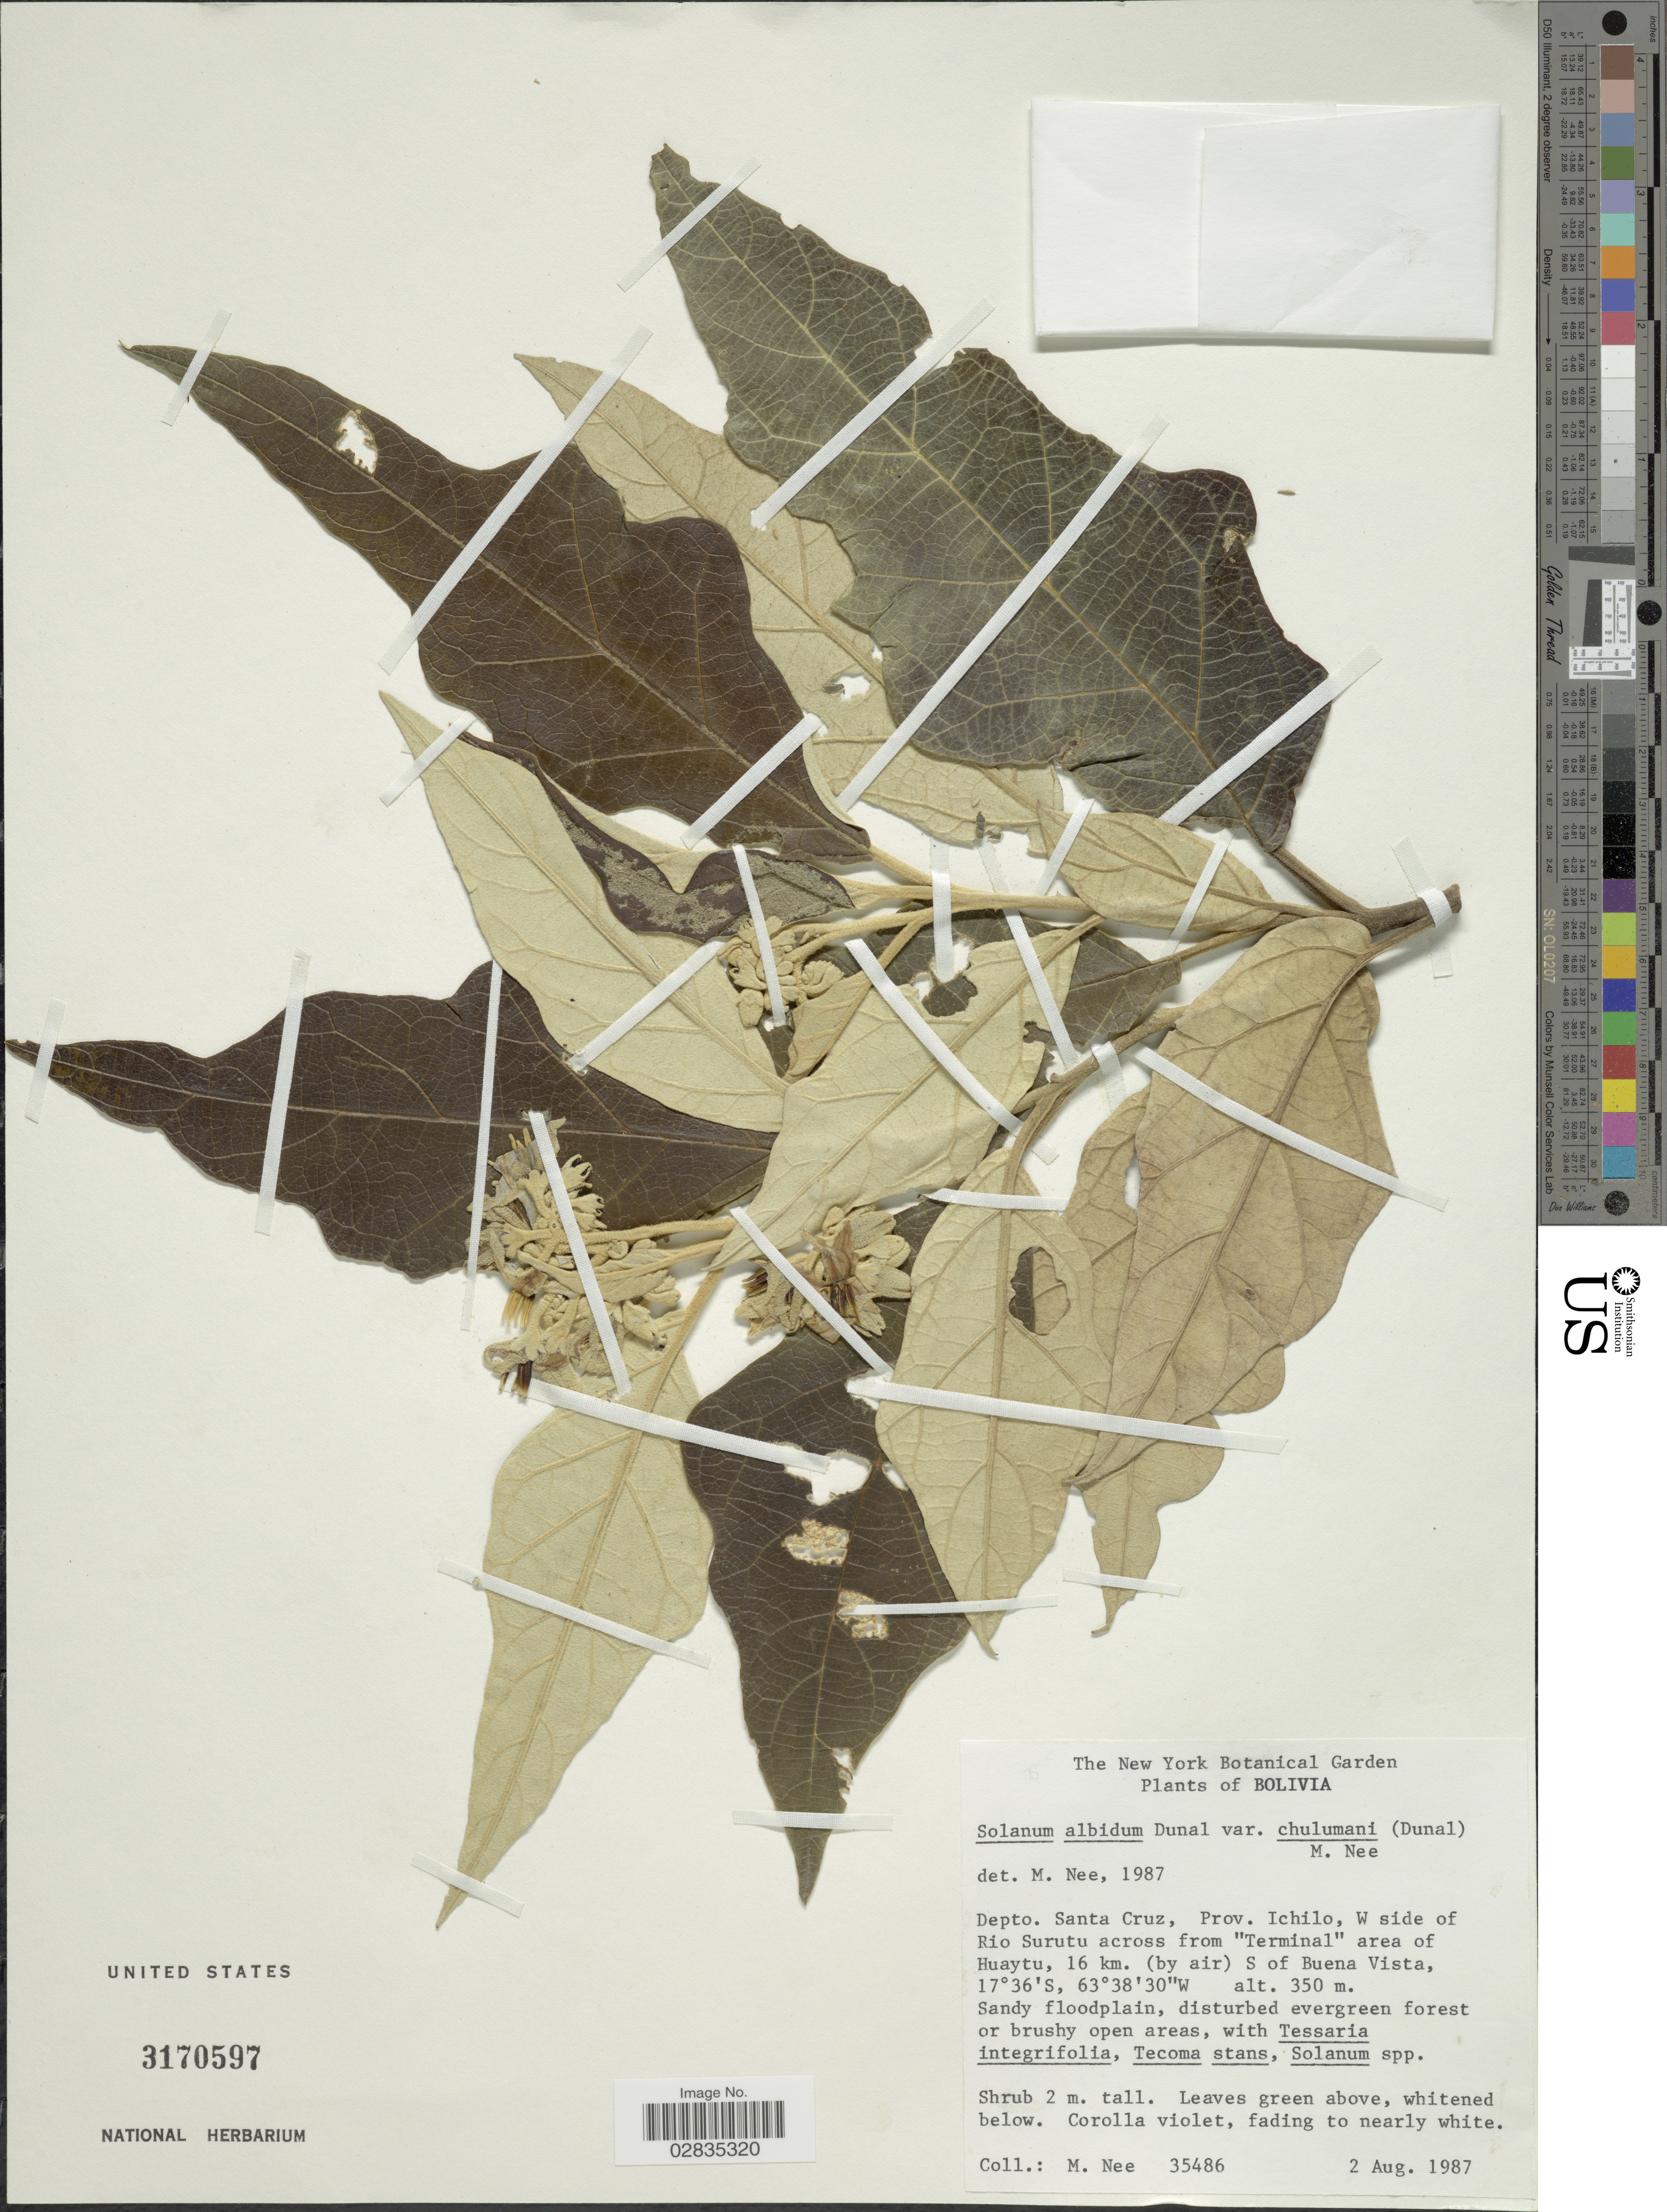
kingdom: Plantae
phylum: Tracheophyta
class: Magnoliopsida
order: Solanales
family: Solanaceae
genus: Solanum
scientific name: Solanum albidum var. chulumani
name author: (Dunal) M. Nee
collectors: M. Nee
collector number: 35486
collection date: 1987-08-02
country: Bolivia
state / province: Santa Cruz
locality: Depto. Santa Cruz, Prov. Ichildo, W side of Rio Suruto across from "Terminal" area of Huaytu, 16 km. (by air) S of Buena Vista.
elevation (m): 350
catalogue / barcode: US 3170597